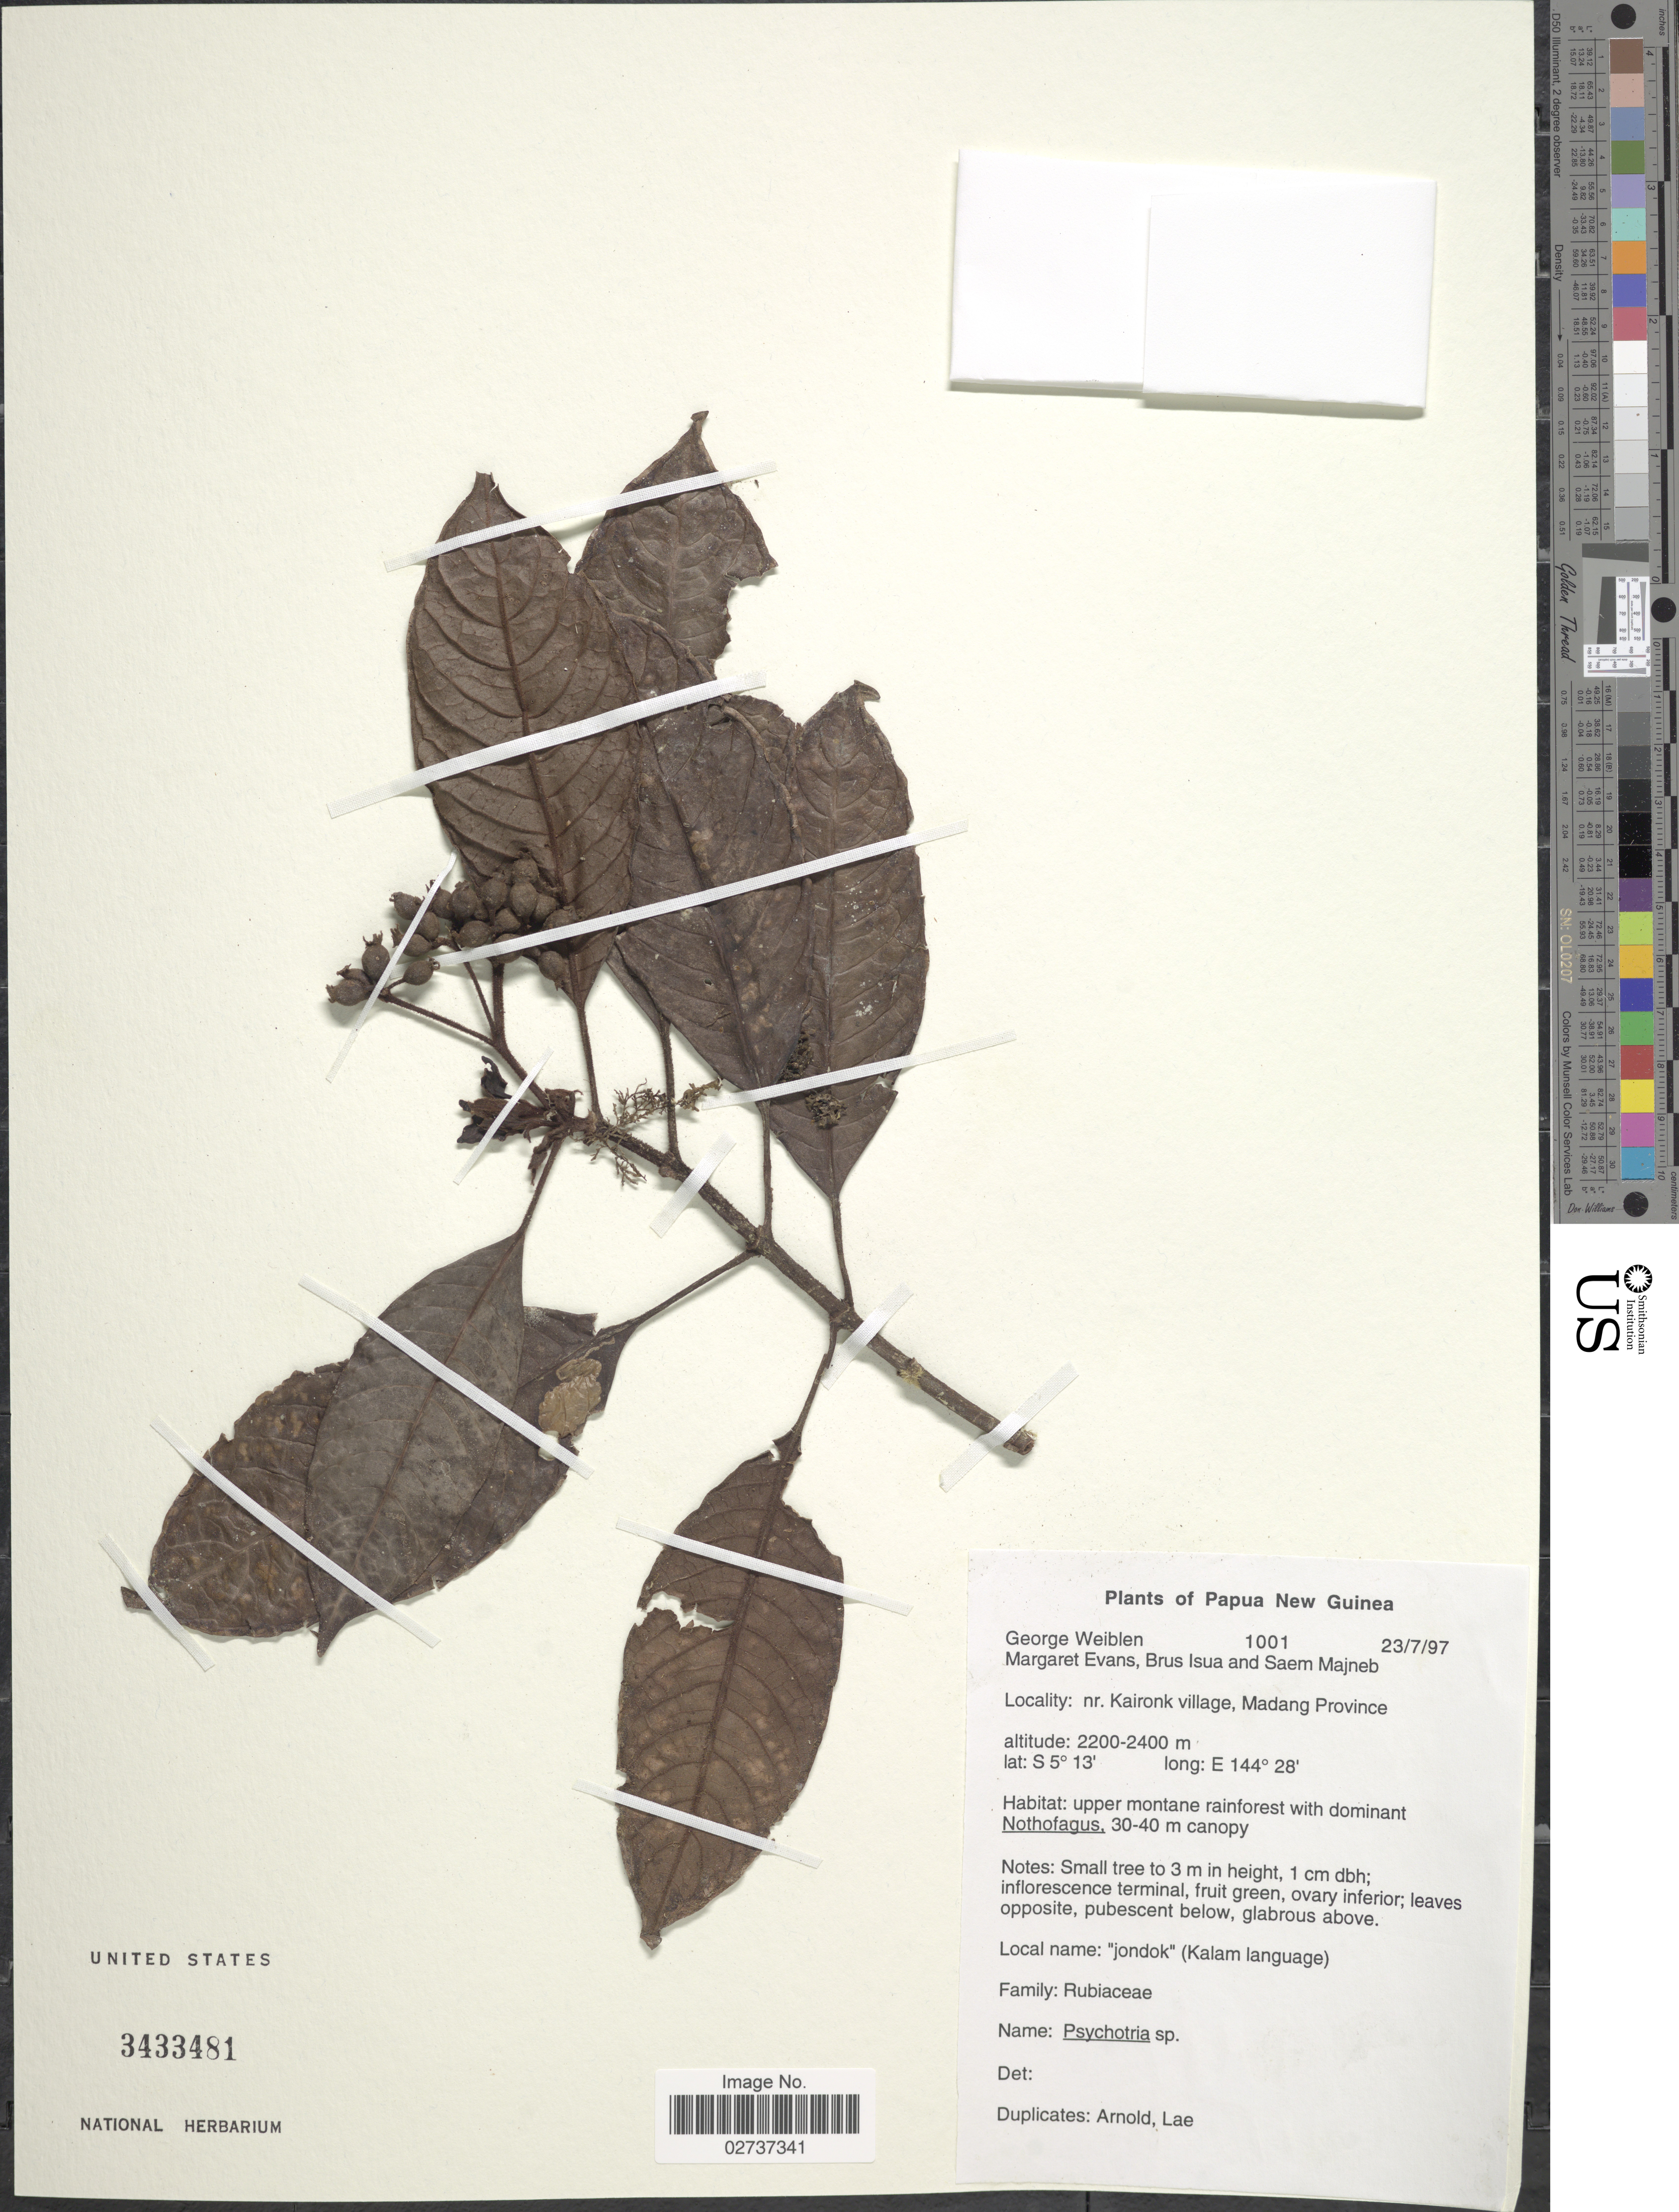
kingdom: Plantae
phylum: Tracheophyta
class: Magnoliopsida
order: Gentianales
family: Rubiaceae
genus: Psychotria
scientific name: Psychotria sp.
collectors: G. D. Weiblen, M. Evans, B. Isua & S. Majneb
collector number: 1001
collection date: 1997-07-23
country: Papua New Guinea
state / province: Madang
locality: Papua New Guinea, nr. Kaironk village, Madang Province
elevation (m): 2200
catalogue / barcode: US 3433481